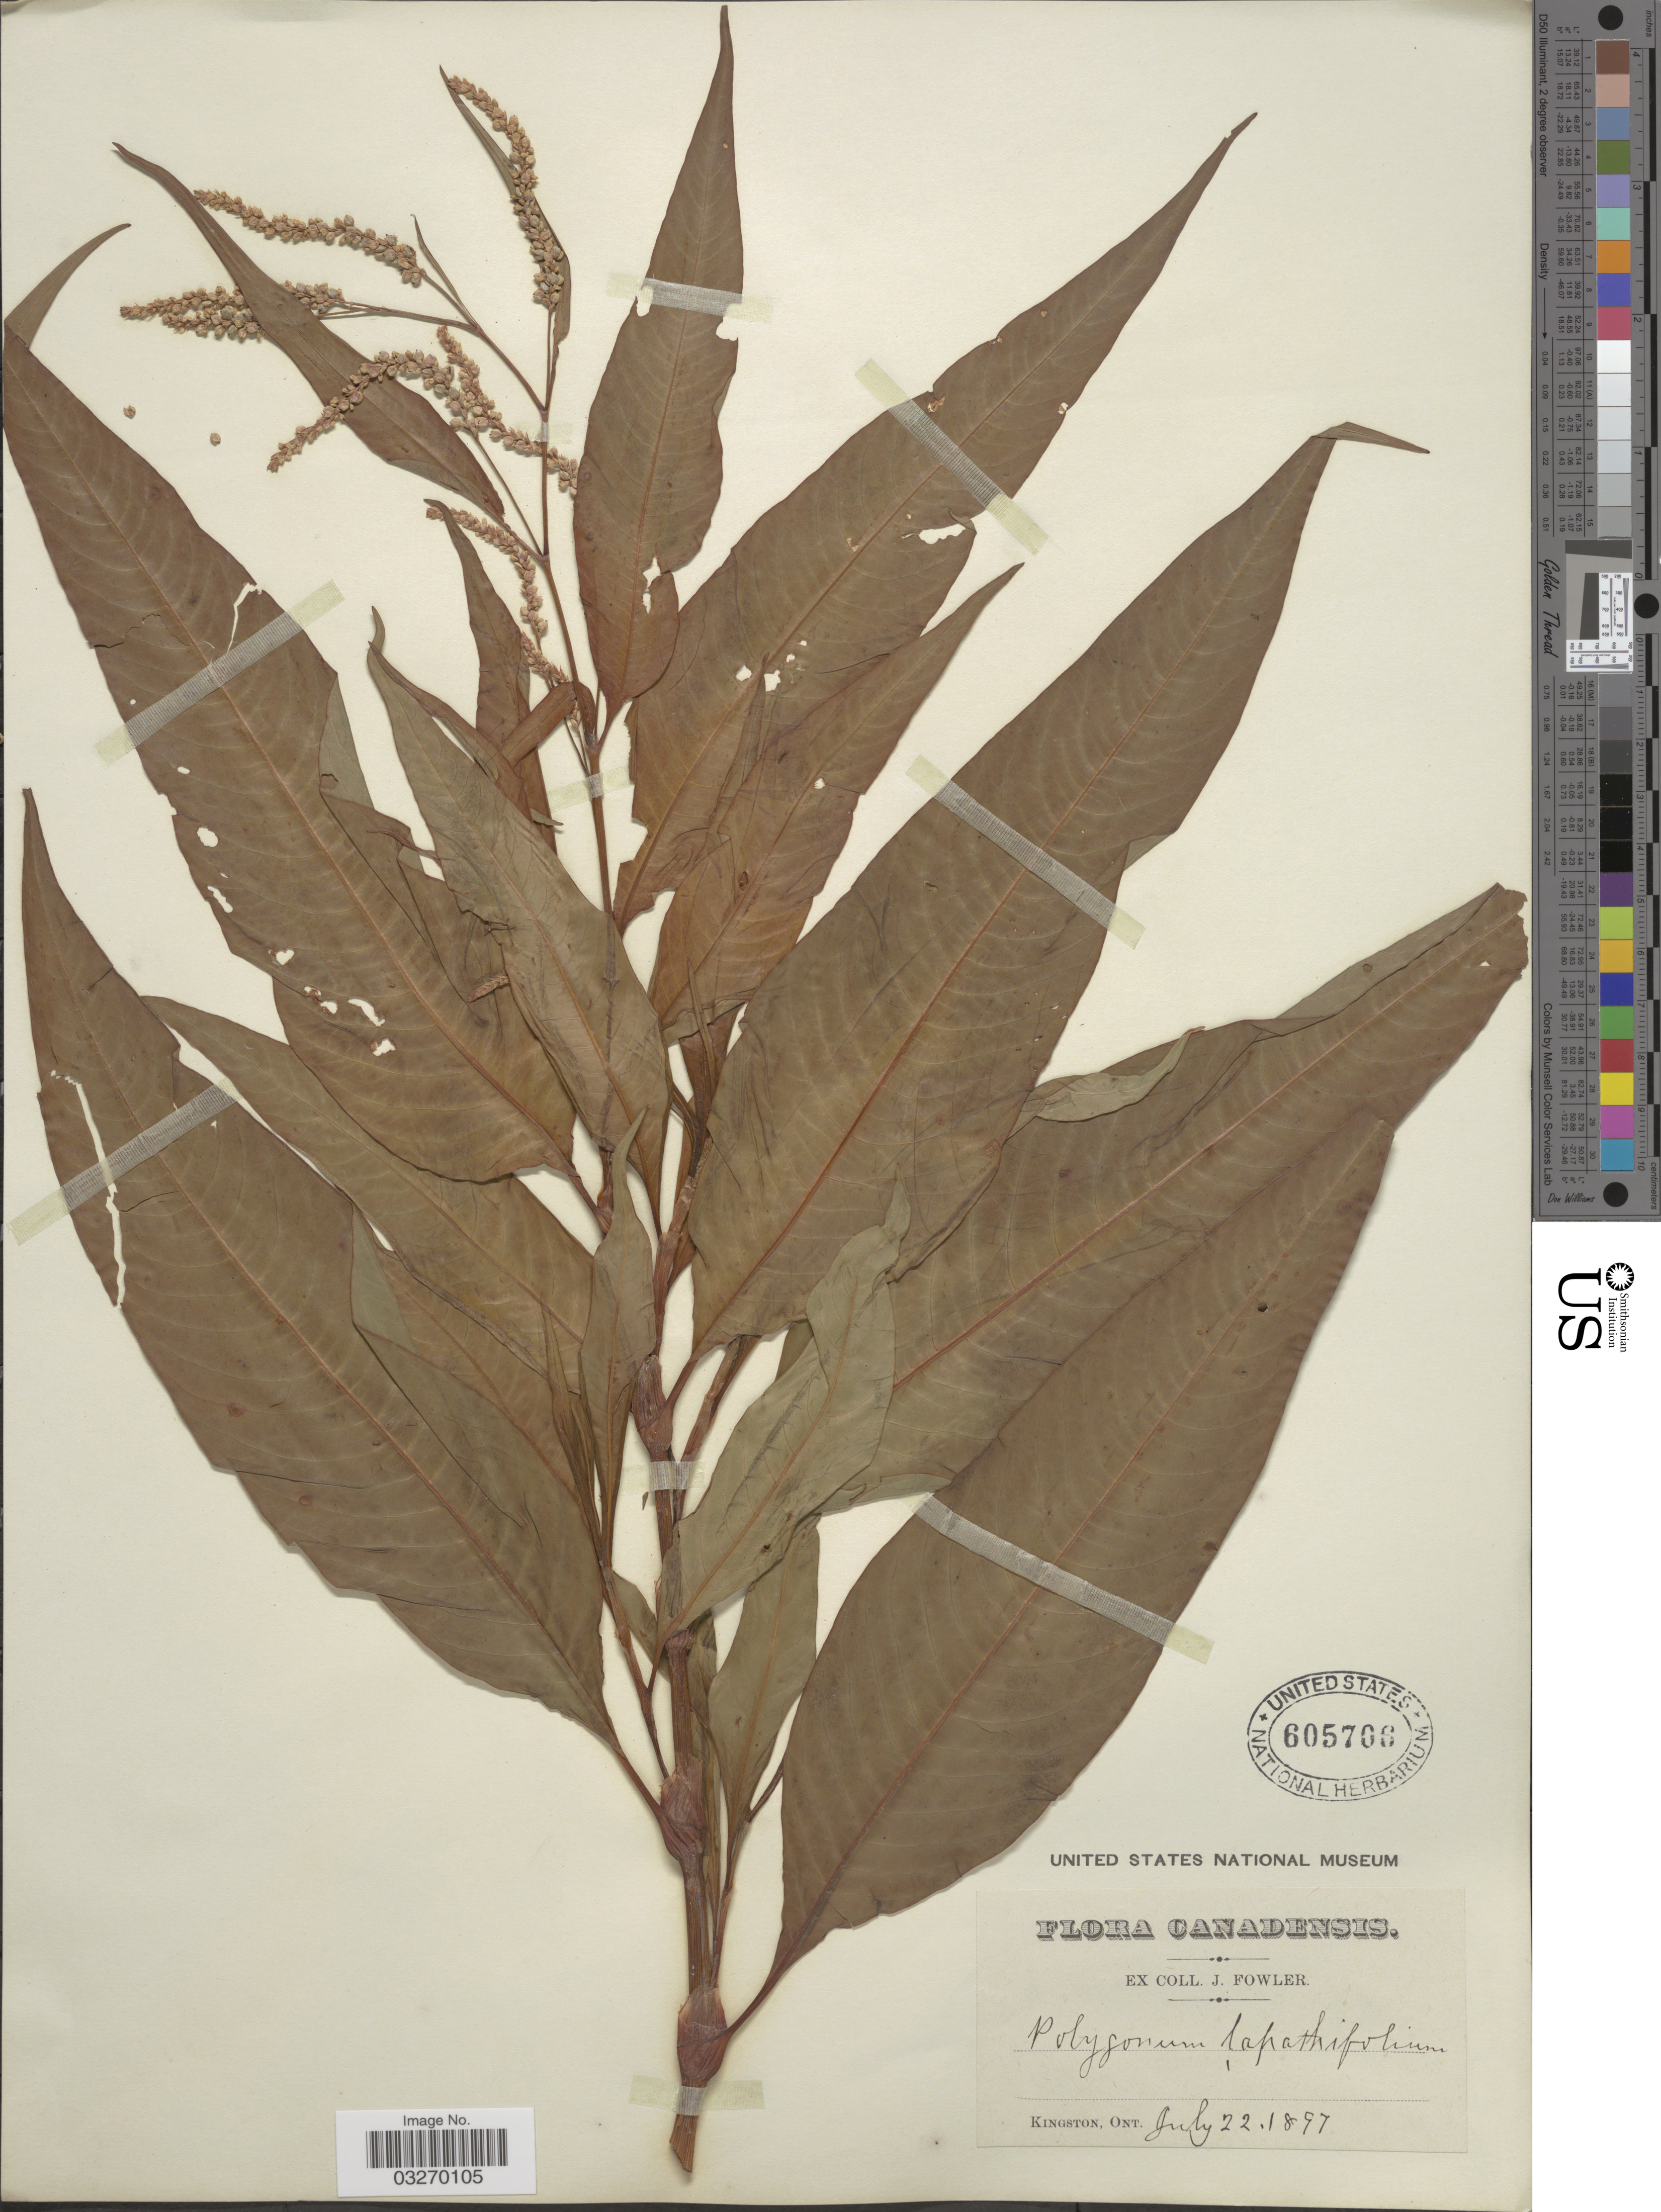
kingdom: Plantae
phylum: Tracheophyta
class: Magnoliopsida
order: Caryophyllales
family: Polygonaceae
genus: Persicaria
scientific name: Persicaria lapathifolia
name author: (L.) Delarbre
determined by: Atha, D. E.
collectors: J. Fowler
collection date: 1897-07-22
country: Canada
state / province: Ontario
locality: Kingston.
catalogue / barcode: US 605706